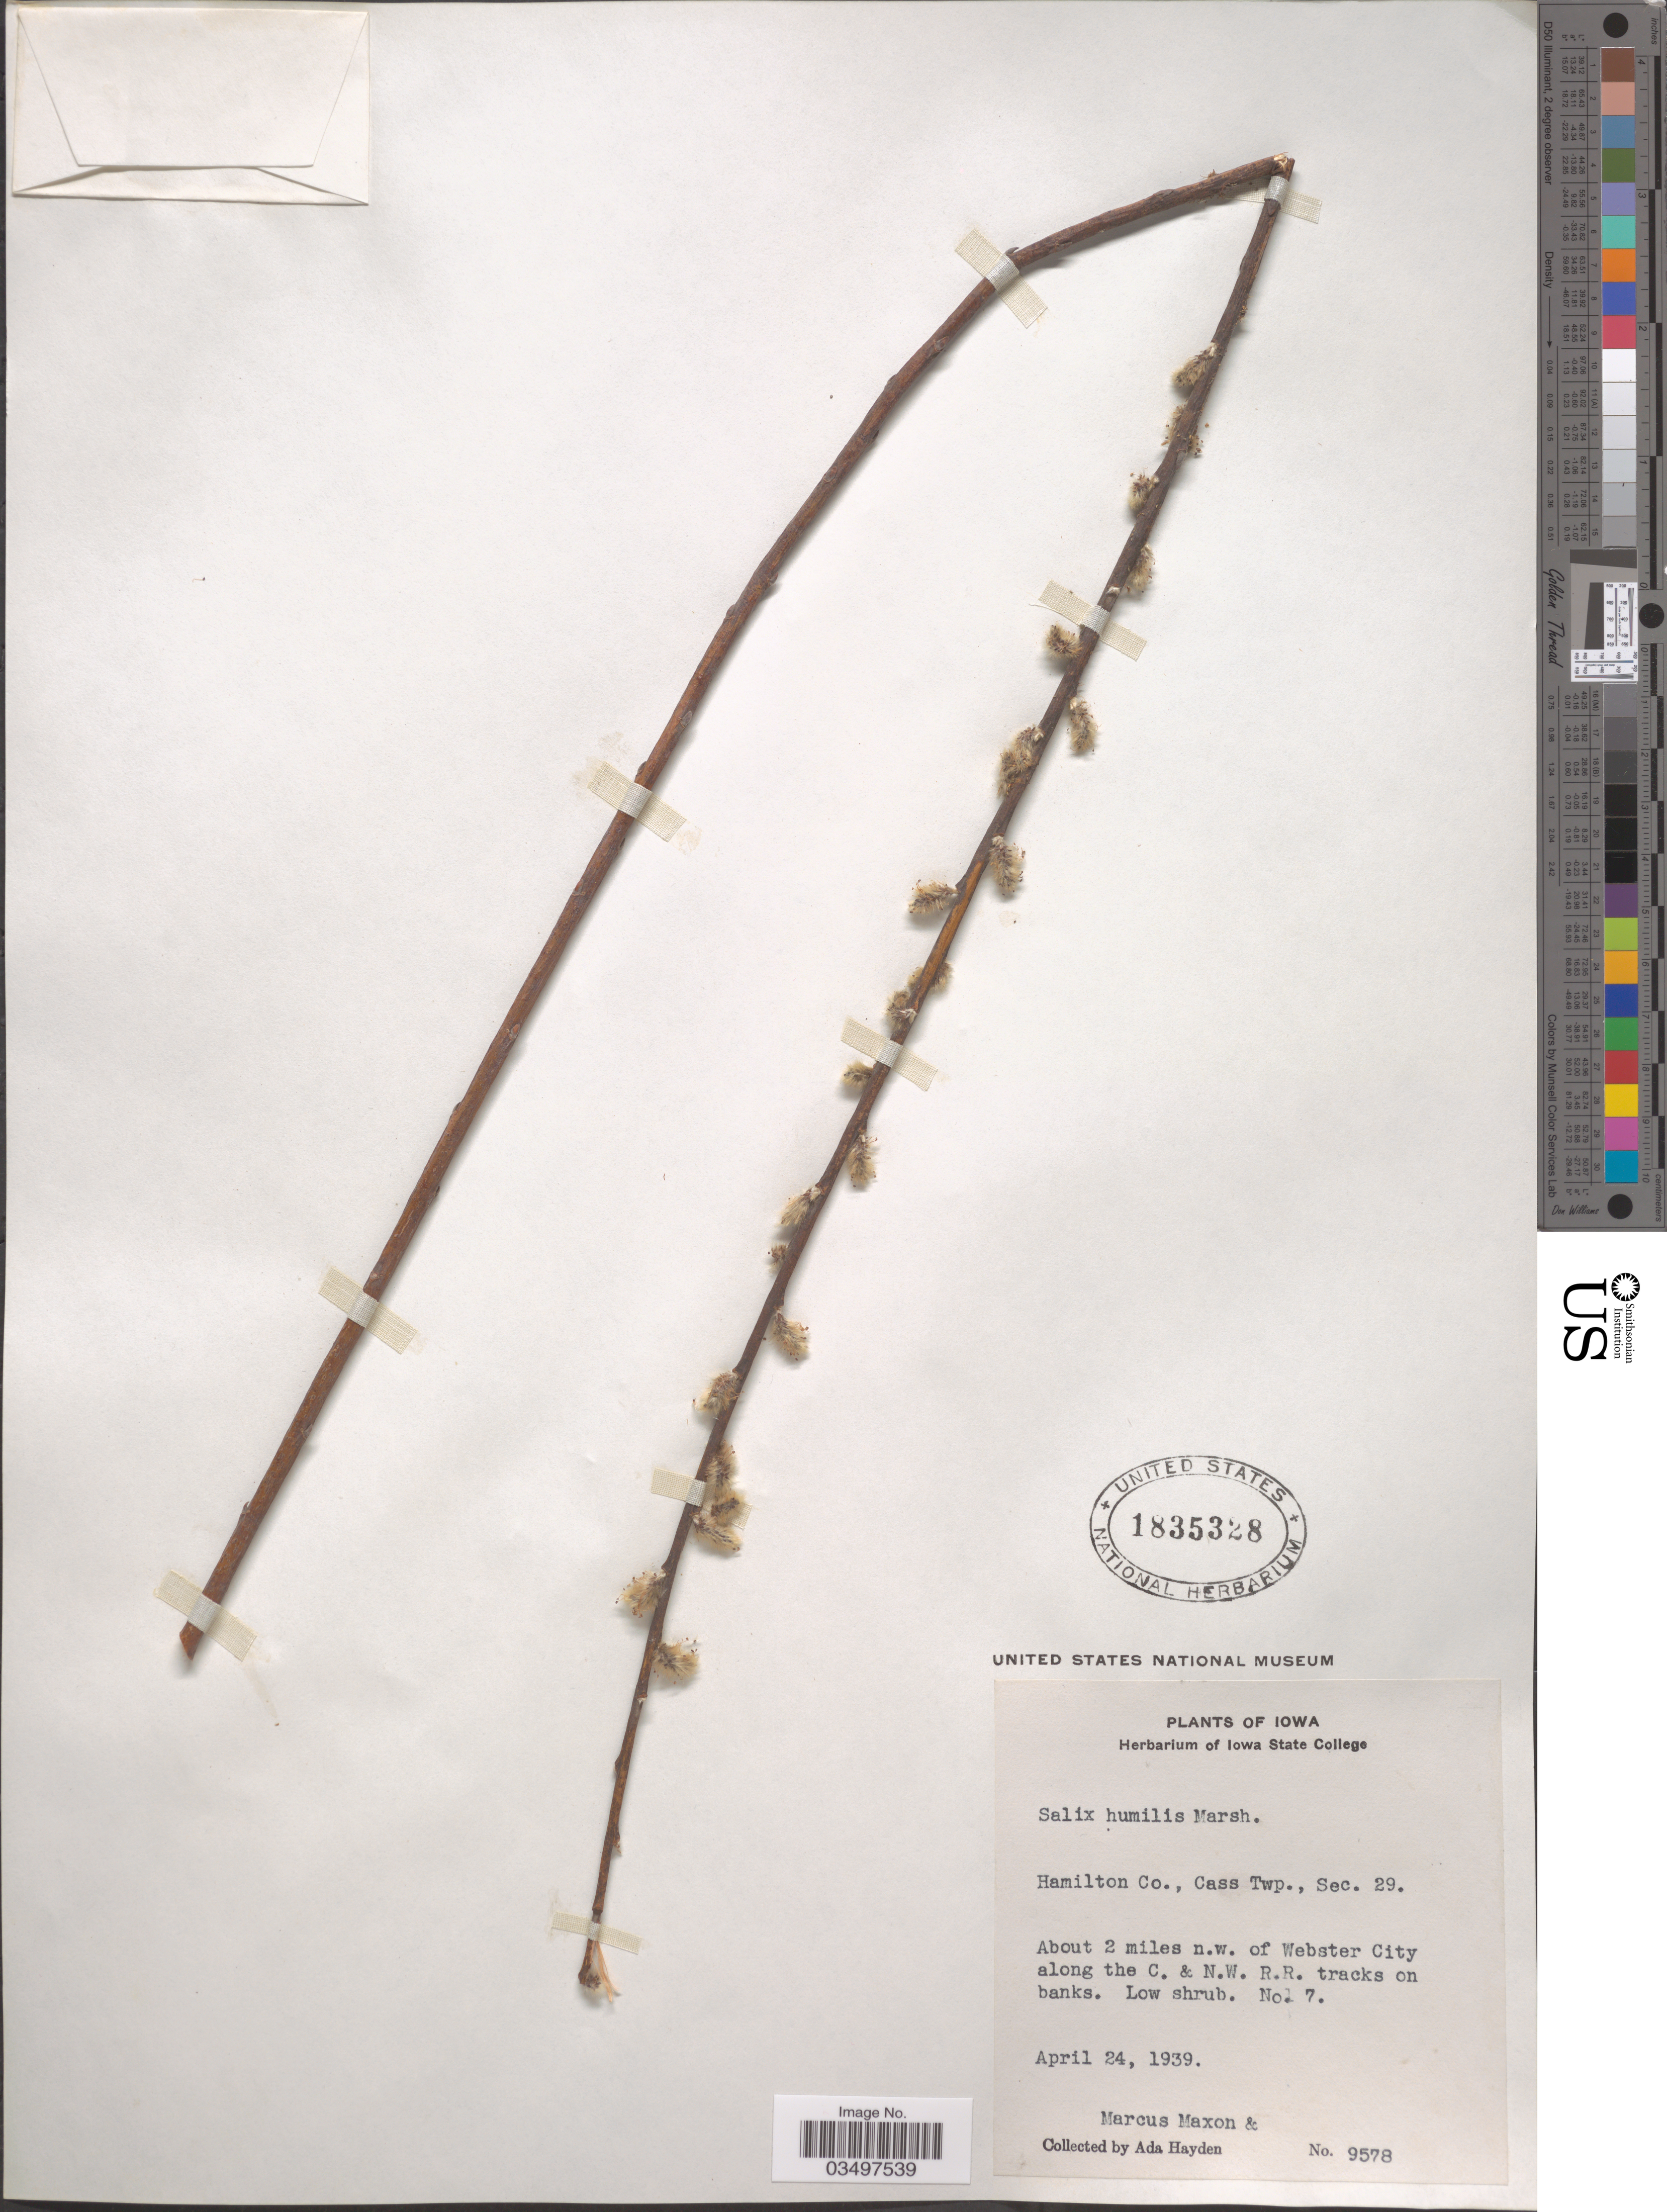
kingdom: Plantae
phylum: Tracheophyta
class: Magnoliopsida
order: Malpighiales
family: Salicaceae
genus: Salix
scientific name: Salix humilis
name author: Marshall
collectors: M. Maxon & Ada Hayden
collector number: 9578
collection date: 1939-04-24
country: United States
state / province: Iowa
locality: Hamilton Co., Cass Twp., Sec. 29. About 2 miles n.w. of Webster City along the C. & N.W. R.R. tracks on banks.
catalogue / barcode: US 1835328